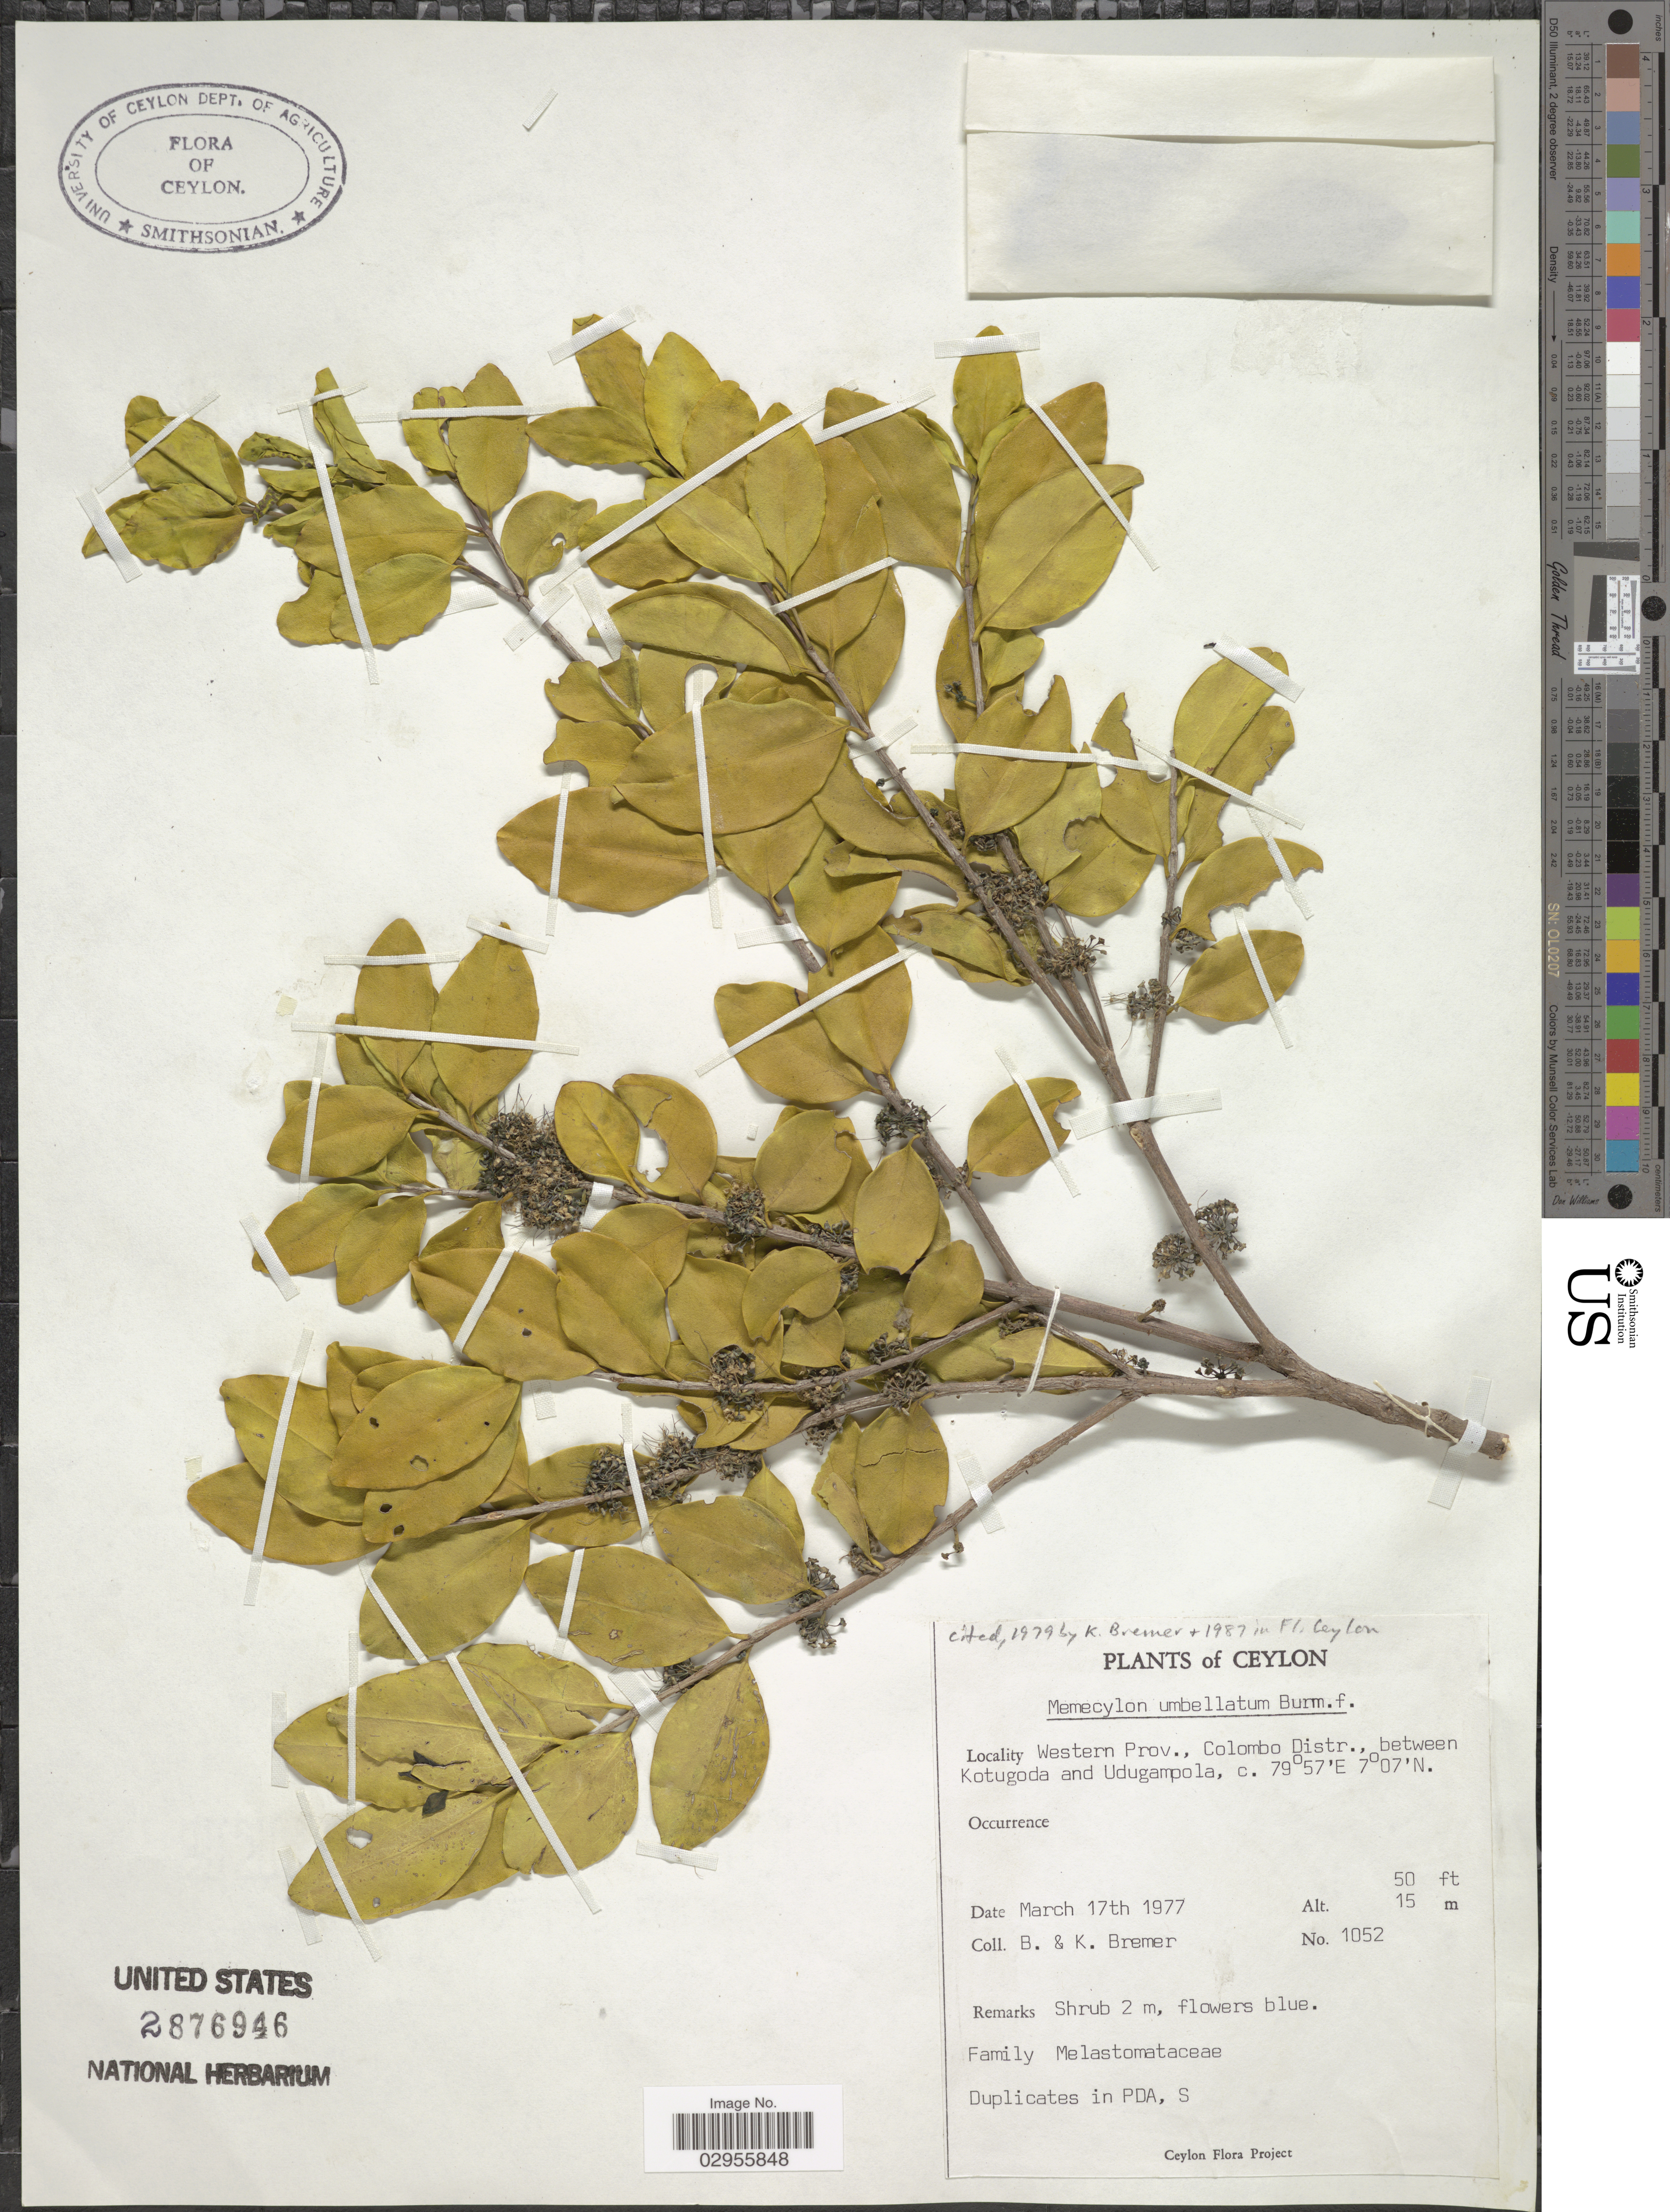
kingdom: Plantae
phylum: Tracheophyta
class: Magnoliopsida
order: Myrtales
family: Melastomataceae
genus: Memecylon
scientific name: Memecylon umbellatum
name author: Burm. f.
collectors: B. Bremer & K. Bremer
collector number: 1052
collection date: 1977-03-17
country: Sri Lanka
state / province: Western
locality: Ceylon. Colombo Distr., between Kotugoda and Udugampola.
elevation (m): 15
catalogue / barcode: US 2876946